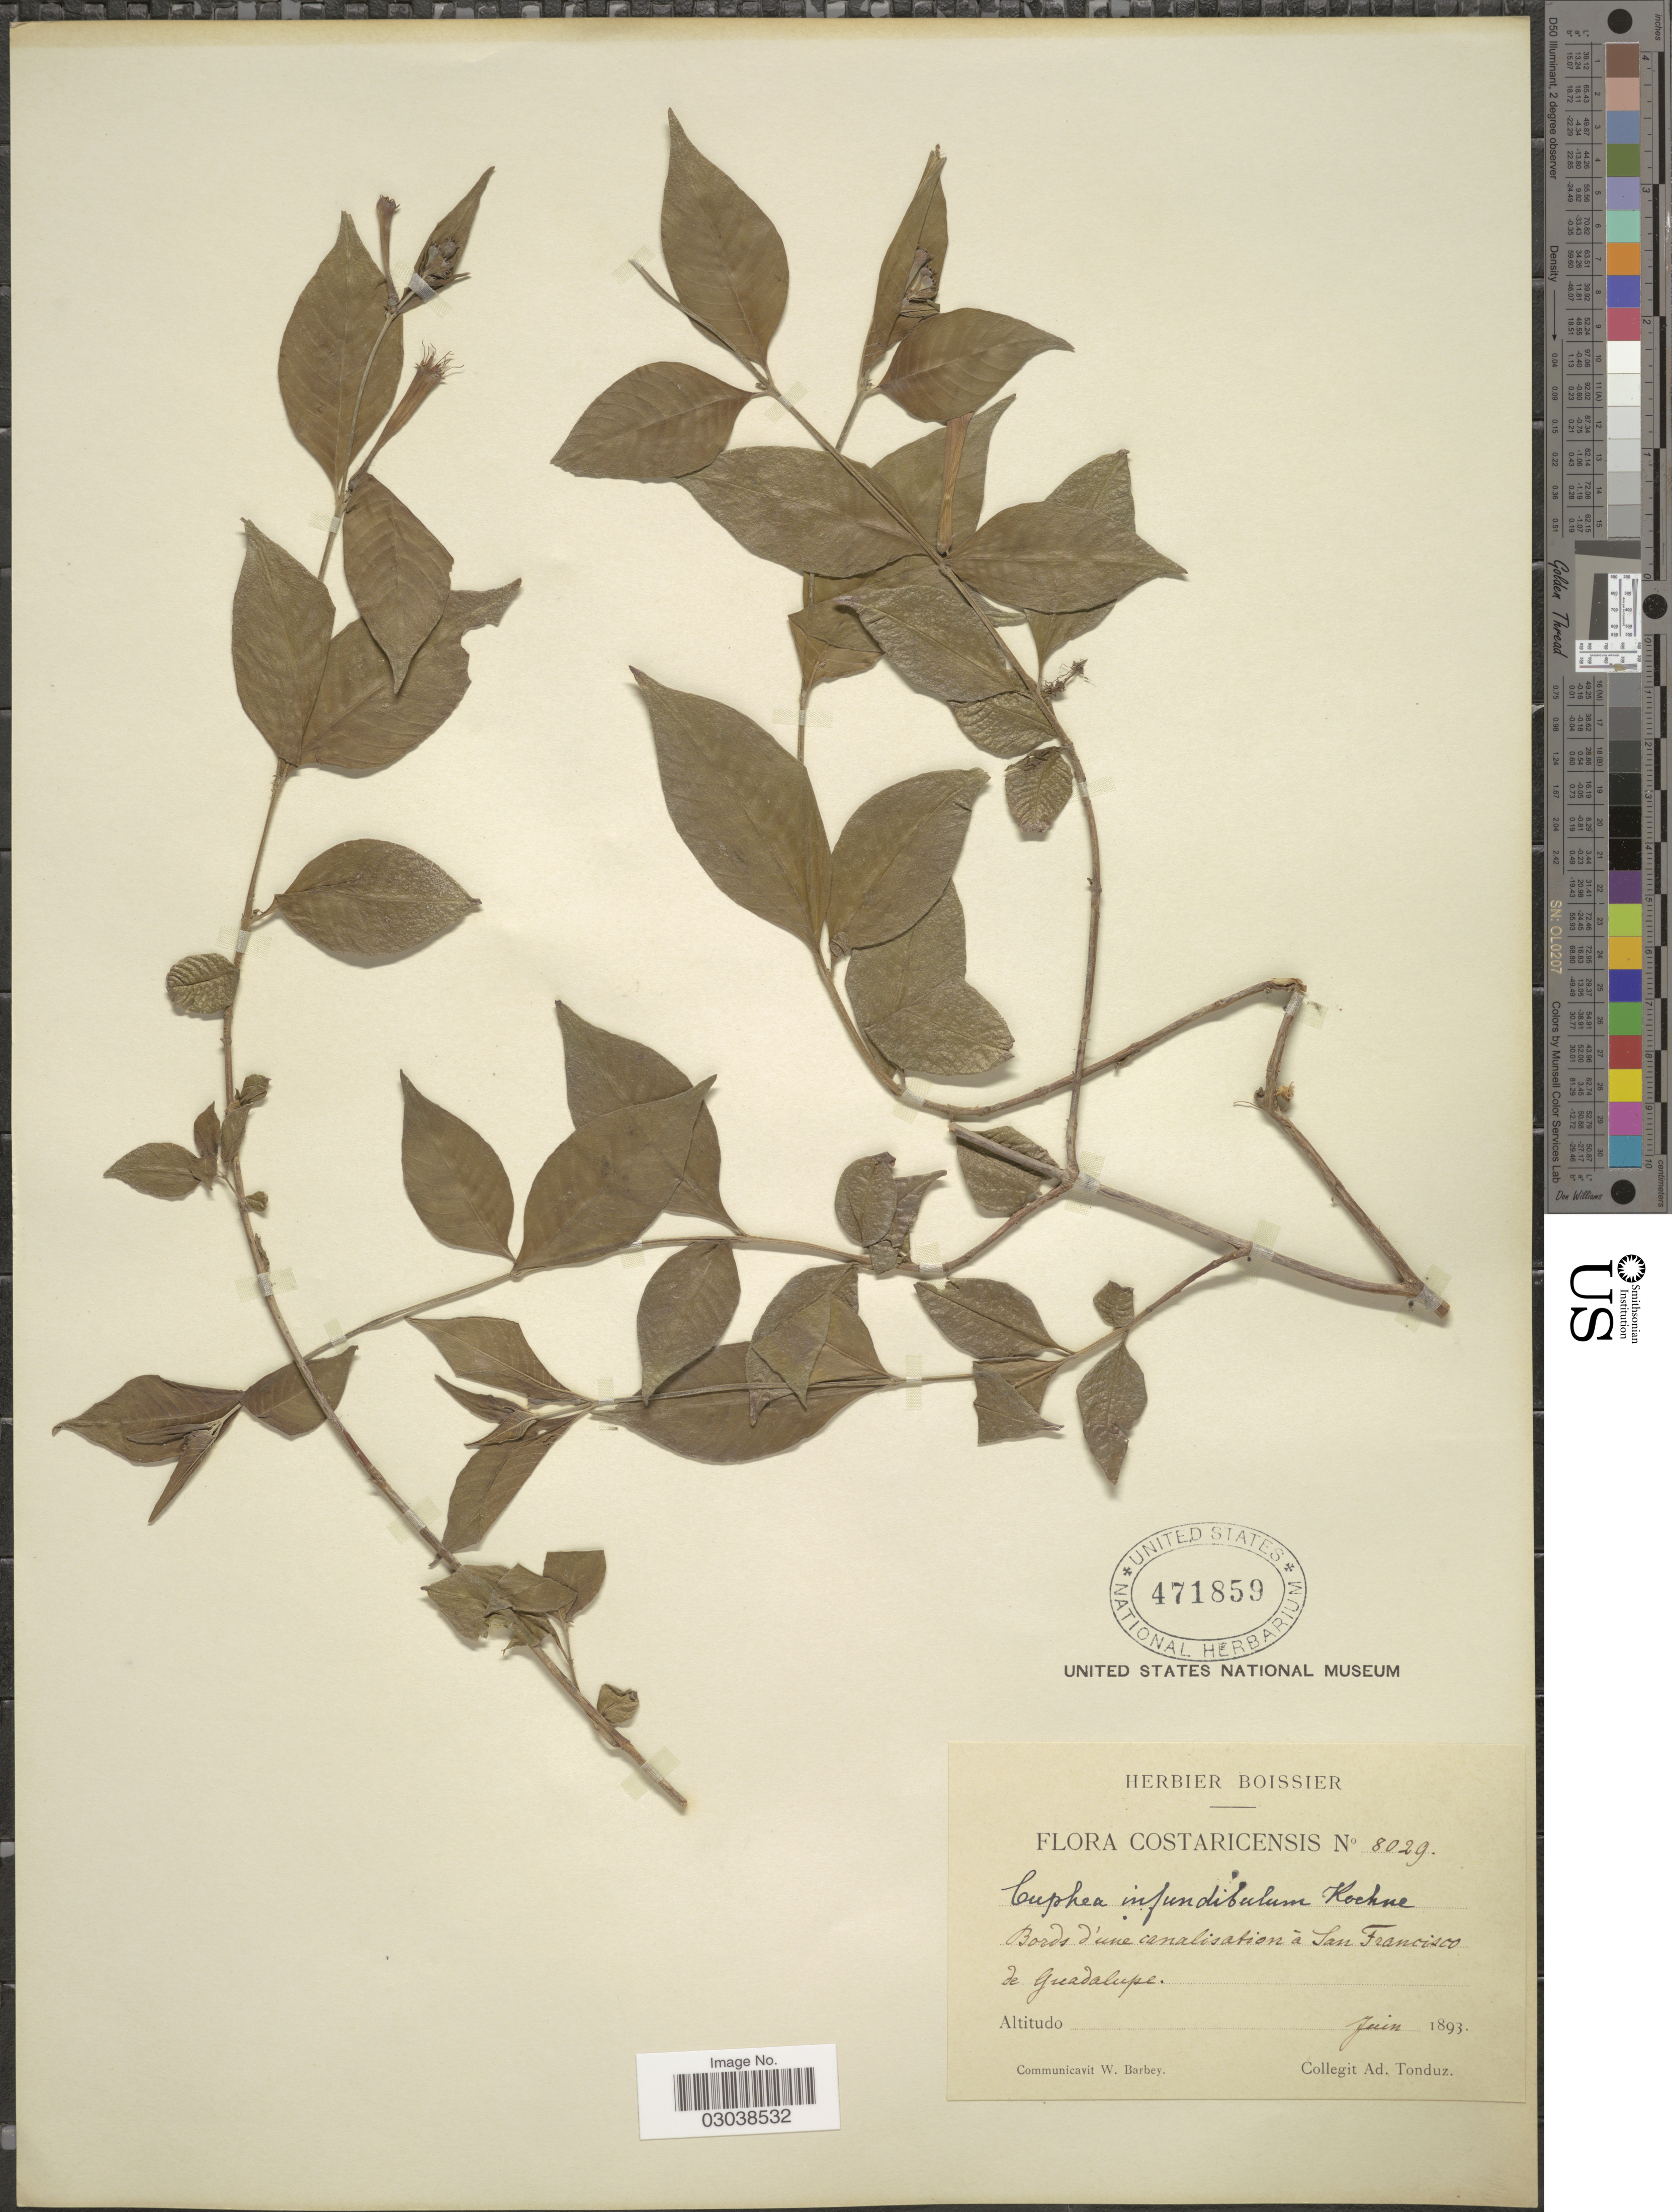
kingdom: Plantae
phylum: Tracheophyta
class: Magnoliopsida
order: Myrtales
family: Lythraceae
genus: Cuphea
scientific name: Cuphea infundibulum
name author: Koehne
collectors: A. Tonduz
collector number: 8029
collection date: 1893-06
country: Costa Rica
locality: Bords d'une canalisation á San Francisco de Guadalupe.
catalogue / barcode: US 471859